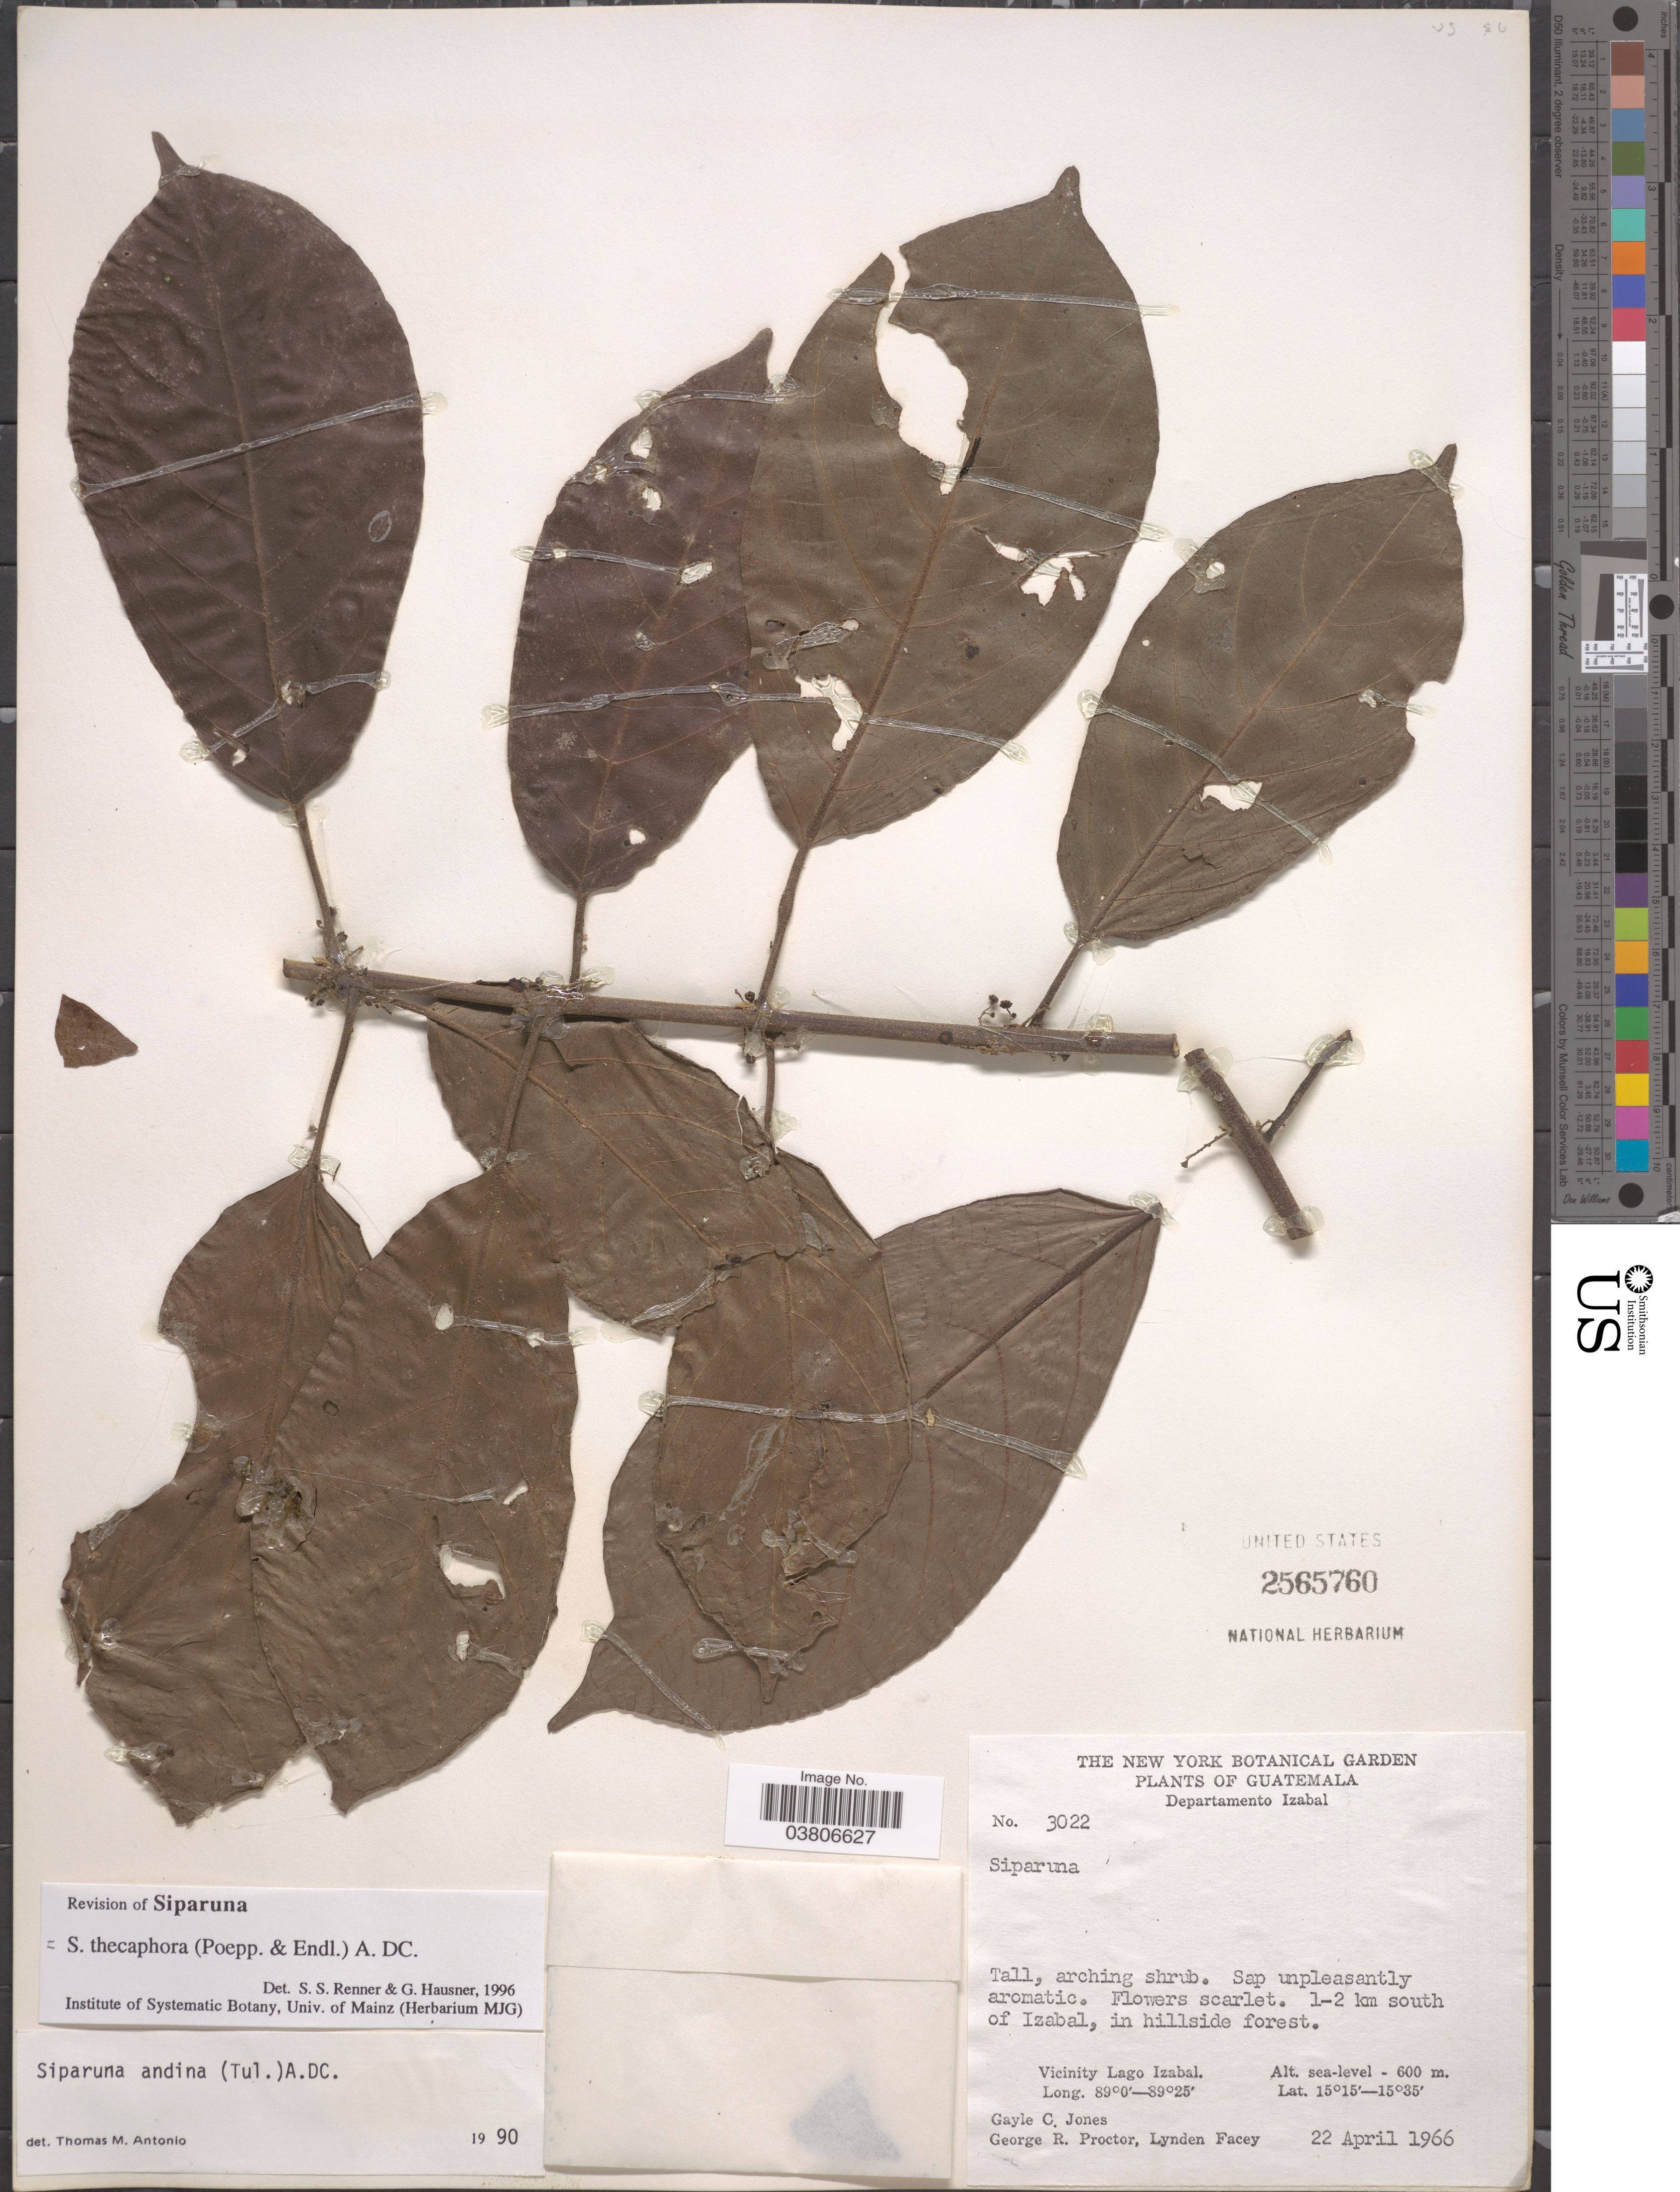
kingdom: Plantae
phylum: Tracheophyta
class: Magnoliopsida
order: Laurales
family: Siparunaceae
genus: Siparuna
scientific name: Siparuna thecaphora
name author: (Poepp. & Endl.) A. DC.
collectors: G. C. Jones, G. R. Proctor & L. Facey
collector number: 3022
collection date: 1966-04-22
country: Guatemala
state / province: Izabal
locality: Departamento Izabal. 1-2 km south of Izabal, in hillside forest. Vicinity of Lago Izabal.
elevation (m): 0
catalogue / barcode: US 2565760